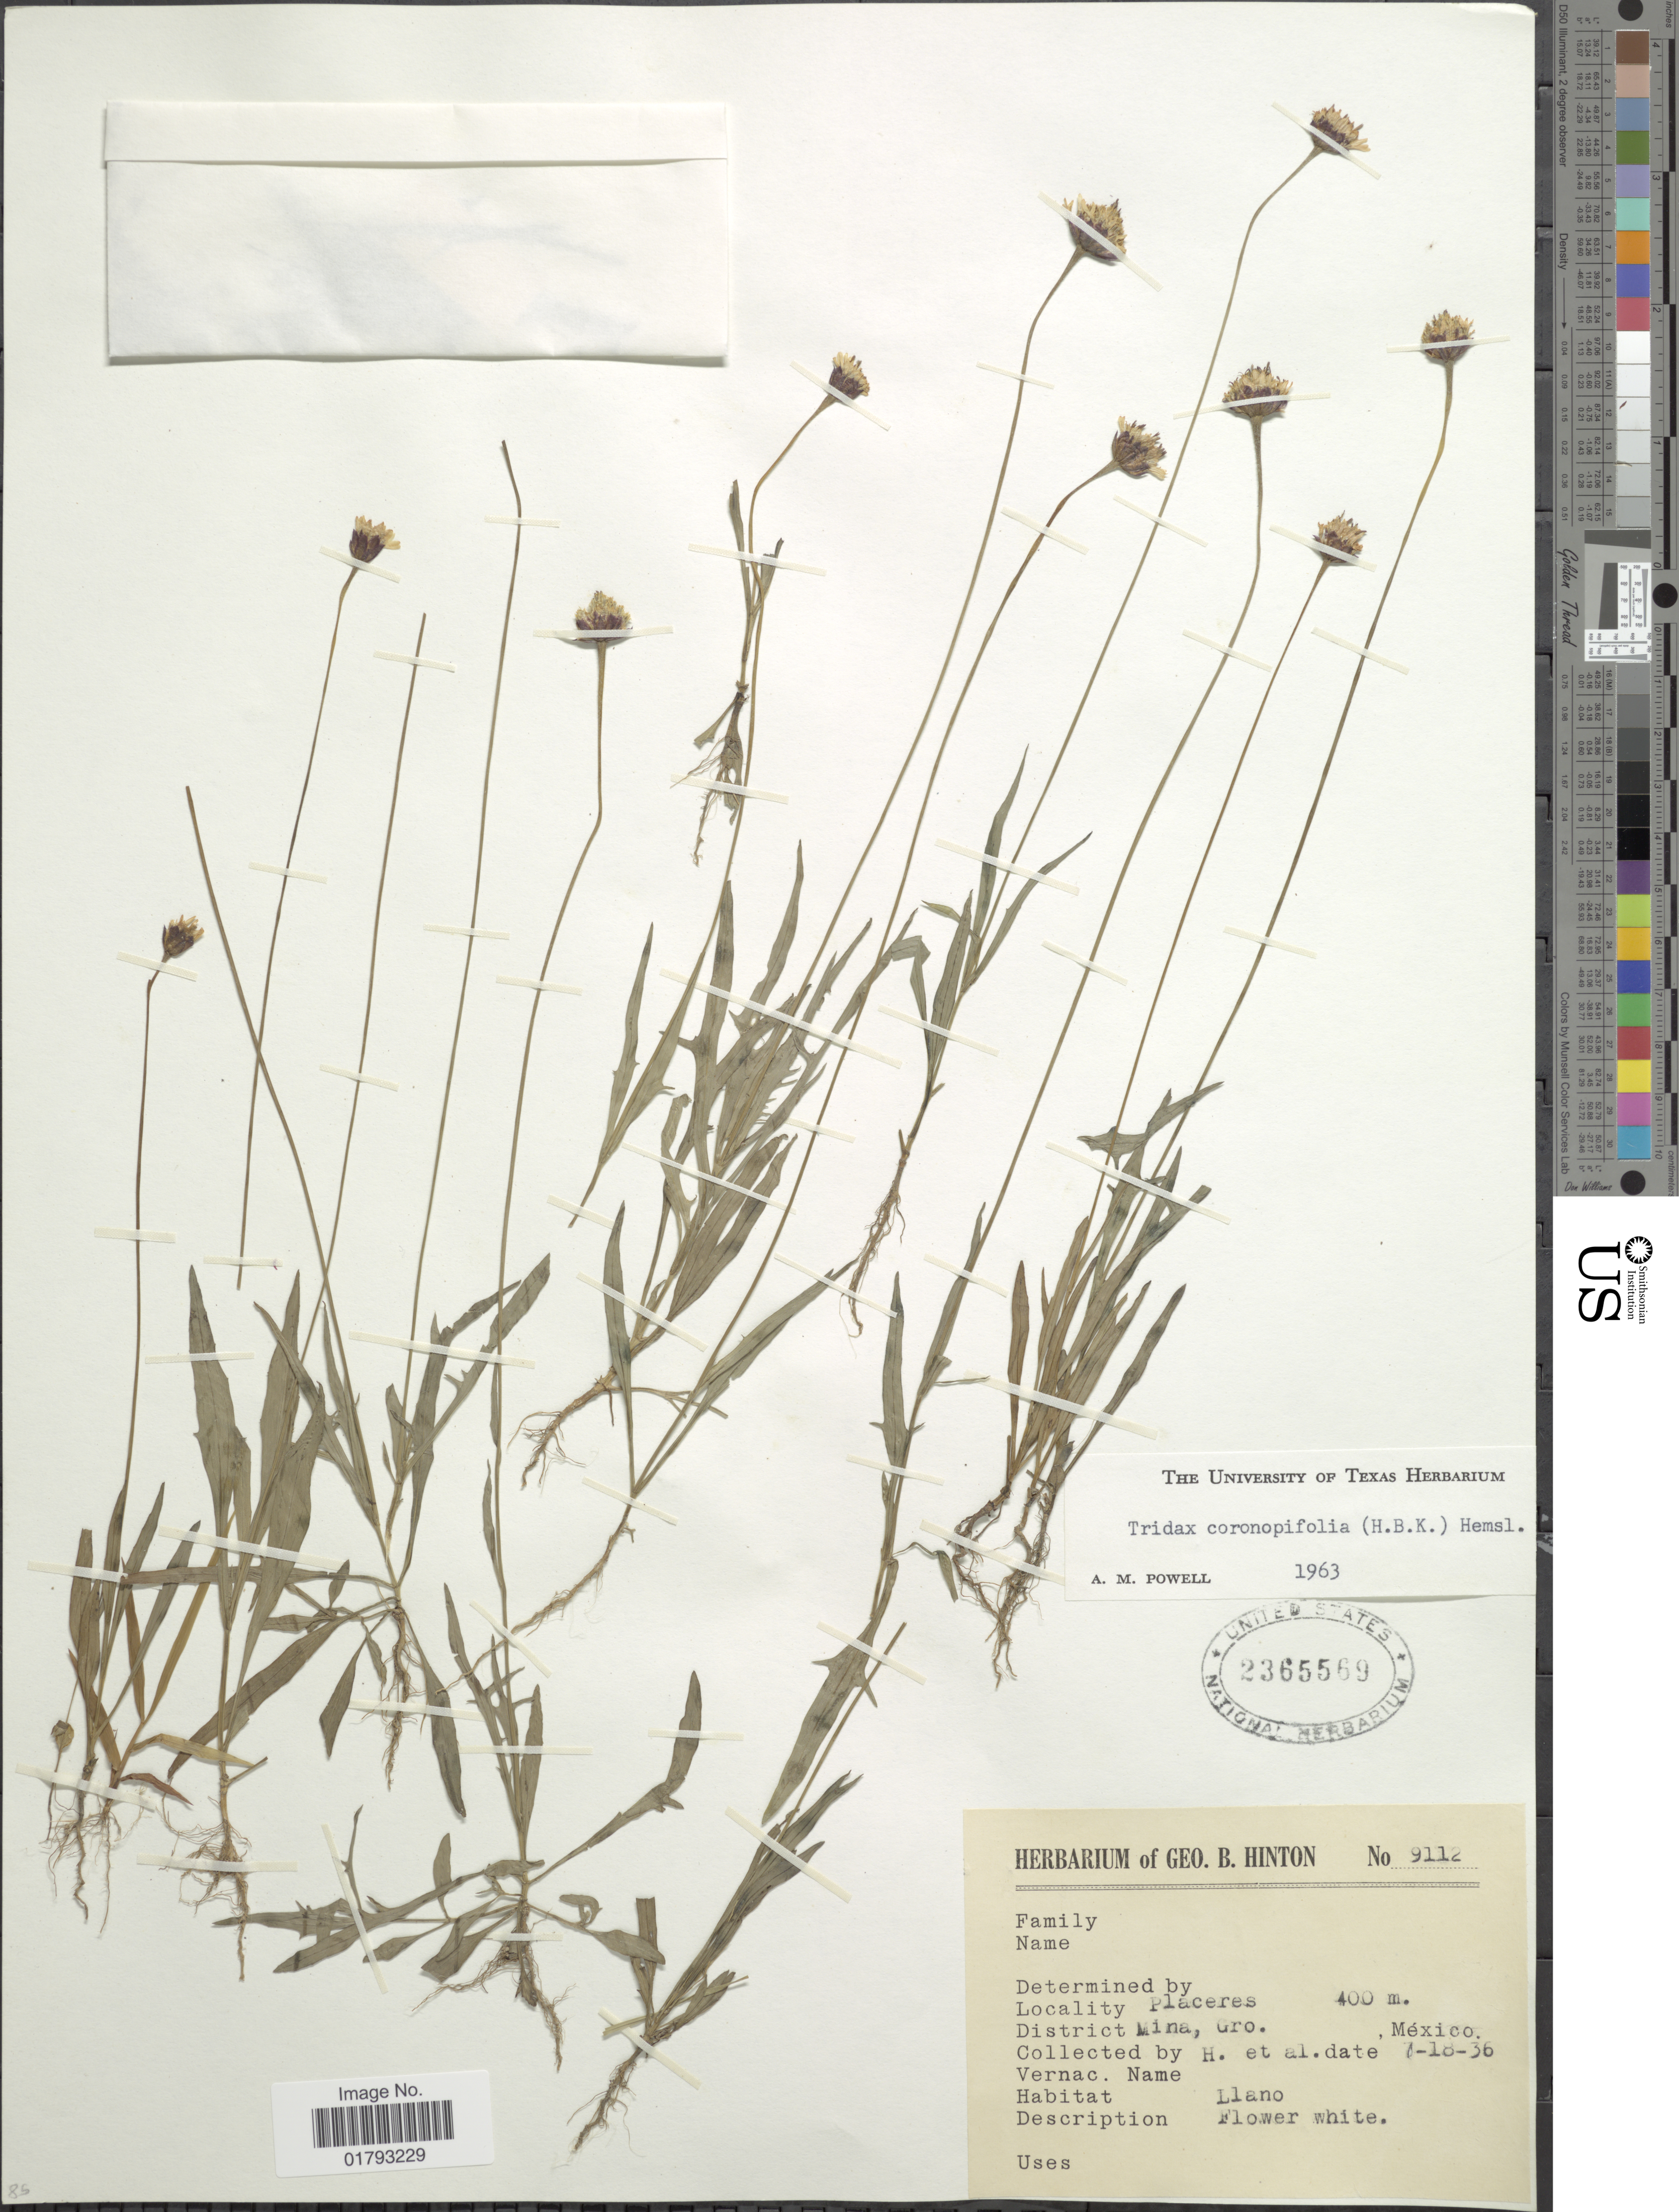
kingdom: Plantae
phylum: Tracheophyta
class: Magnoliopsida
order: Asterales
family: Asteraceae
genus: Tridax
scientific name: Tridax coronopifolia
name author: (Kunth) Hemsl.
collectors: G. B. Hinton & et al.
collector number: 9112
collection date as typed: Transcribed d/m/y: 18/7/36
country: Mexico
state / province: Guerrero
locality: Mina, Gro., Placeres. Mexico.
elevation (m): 400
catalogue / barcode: US 2365569